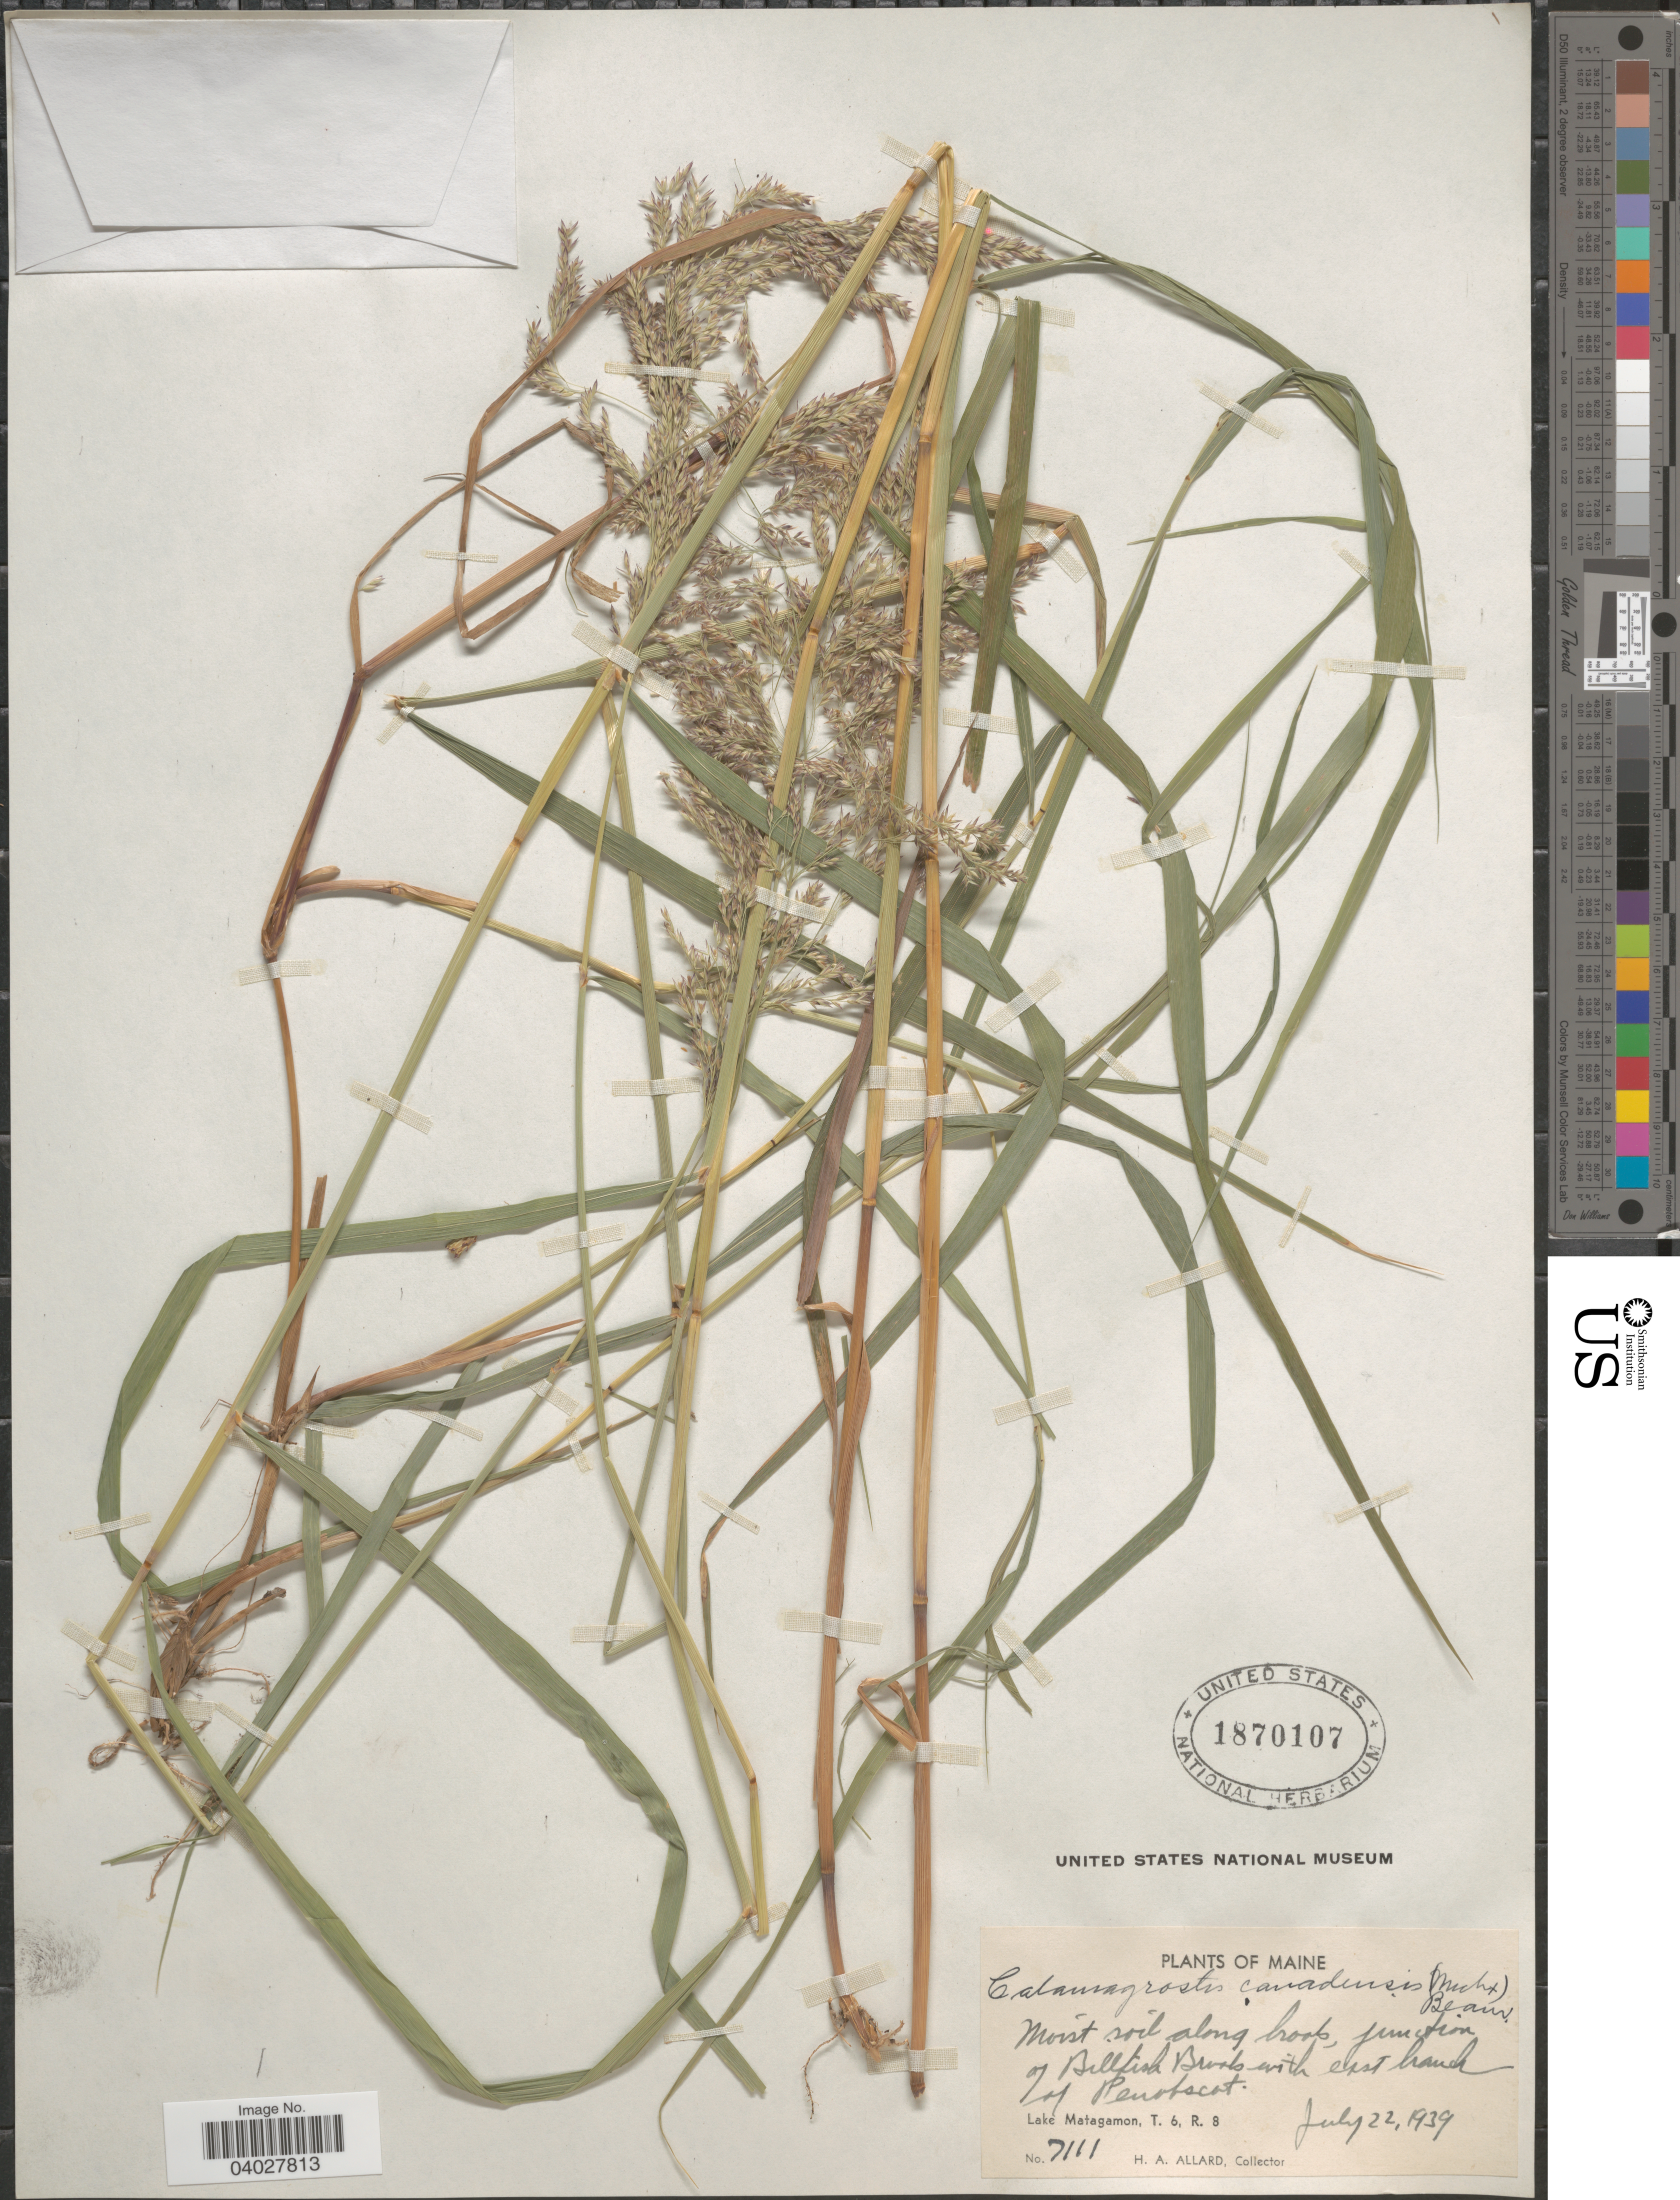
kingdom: Plantae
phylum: Tracheophyta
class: Liliopsida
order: Poales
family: Poaceae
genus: Calamagrostis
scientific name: Calamagrostis canadensis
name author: (Michx.) P. Beauv.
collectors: H. A. Allard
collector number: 7111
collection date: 1939-07-22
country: United States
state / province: Maine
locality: Moist soil along brook, junction of Billfish Brooks with east branch of Penobscot. Lake Matagamon, T. 6, R. 8.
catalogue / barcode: US 1870107